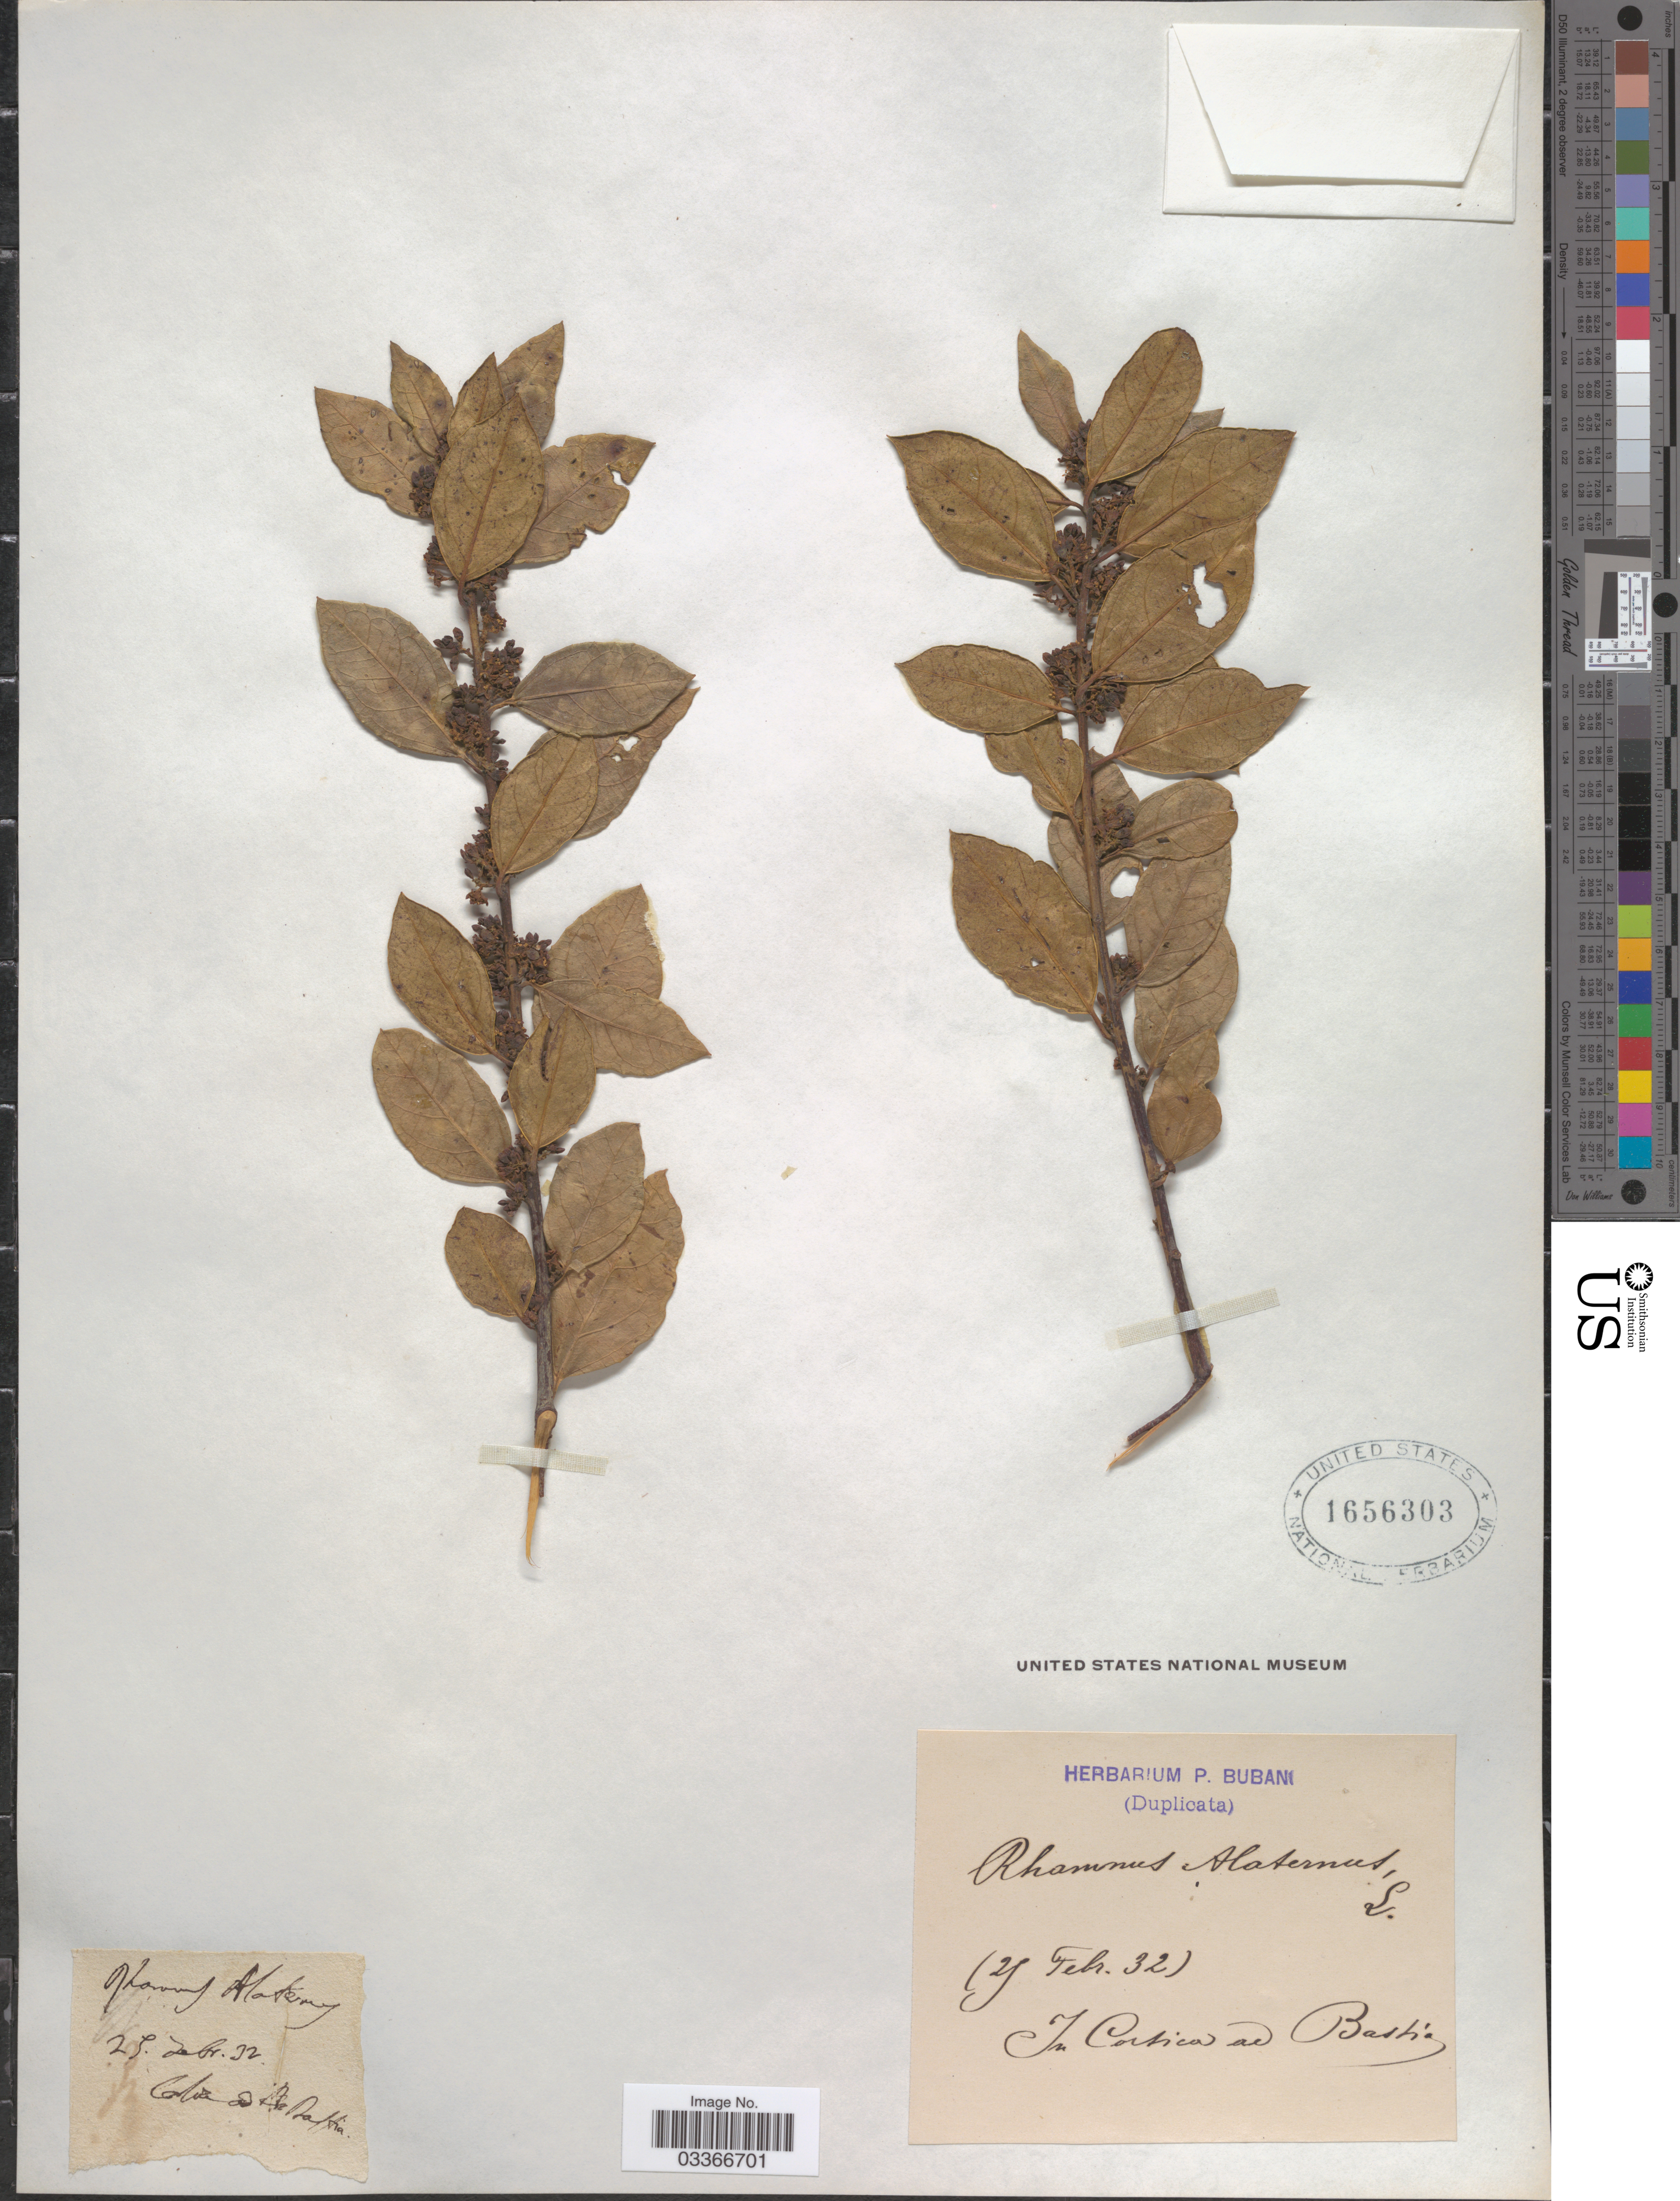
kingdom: Plantae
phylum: Tracheophyta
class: Magnoliopsida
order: Rosales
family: Rhamnaceae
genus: Rhamnus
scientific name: Rhamnus alaternus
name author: L.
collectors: ex herb. P. Bubani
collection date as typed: Transcribed d/m/y: 25/2/32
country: France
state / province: Corsica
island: Corse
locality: In Corsica ad Bastia.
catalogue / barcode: US 1656303